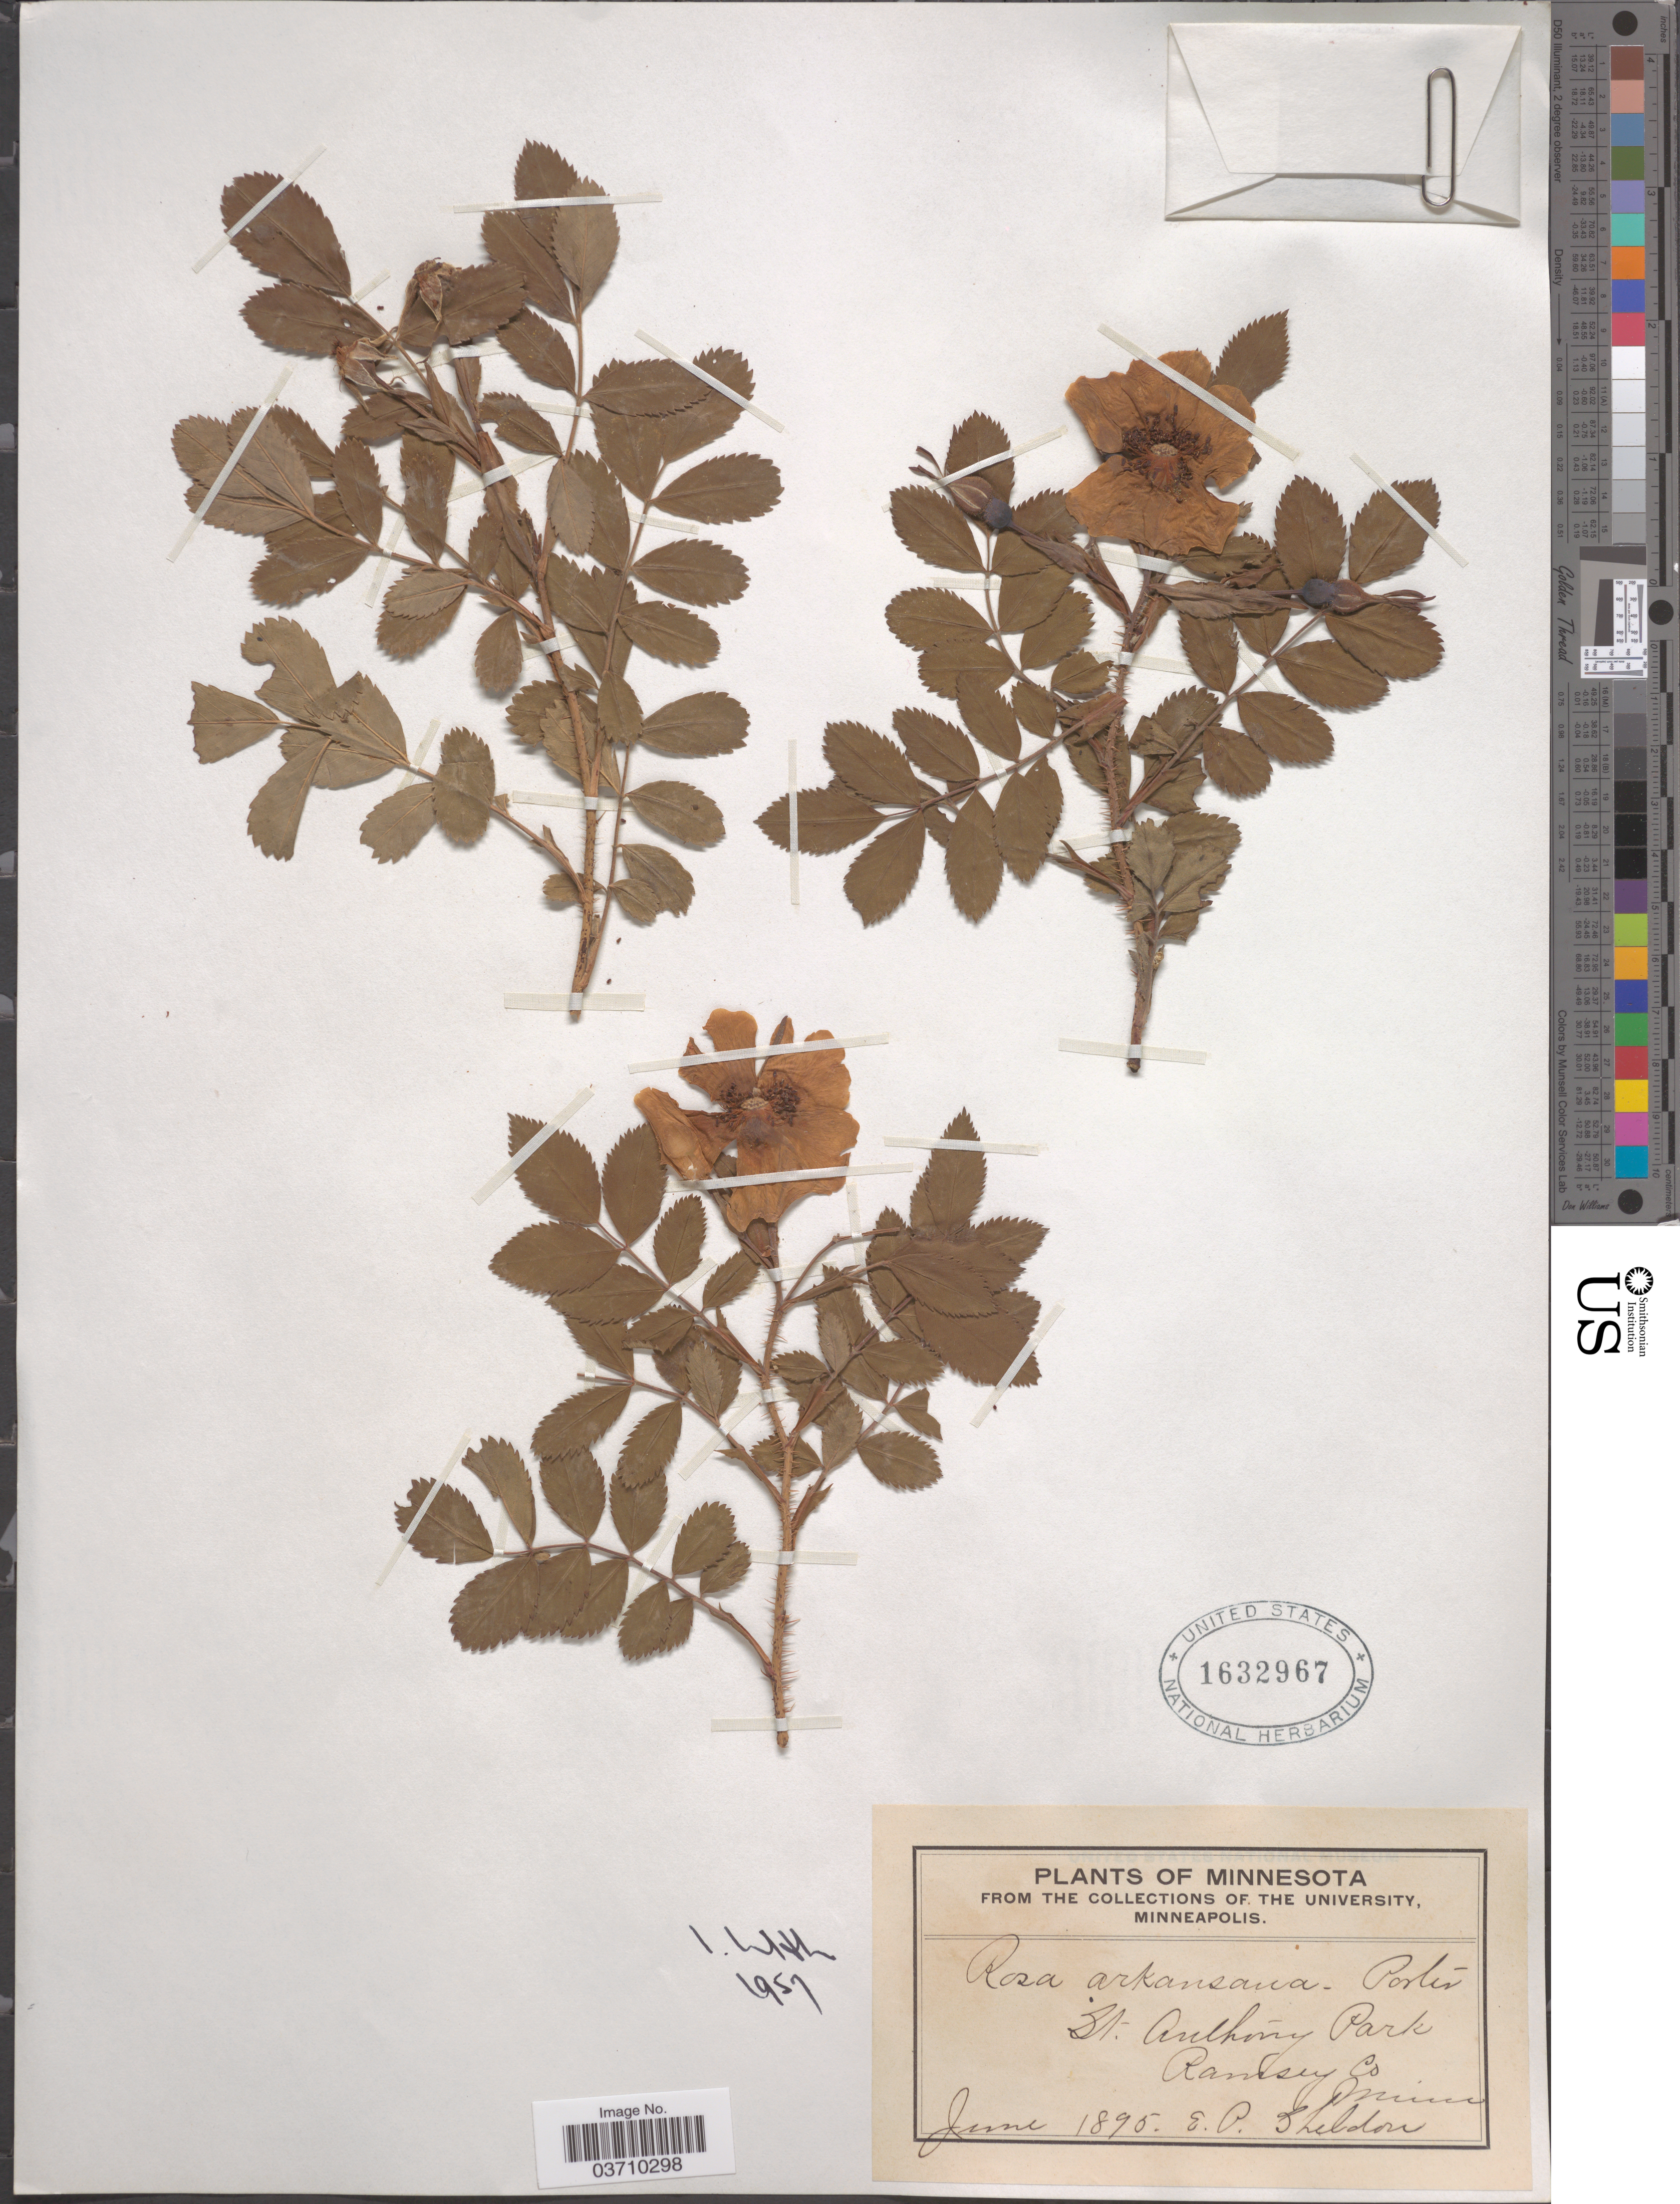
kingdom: Plantae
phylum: Tracheophyta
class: Magnoliopsida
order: Rosales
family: Rosaceae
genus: Rosa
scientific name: Rosa arkansana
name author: Porter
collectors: E. P. Sheldon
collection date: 1895-06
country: United States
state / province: Minnesota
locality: St. Anthony Park. Ramsey Co.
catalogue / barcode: US 1632967